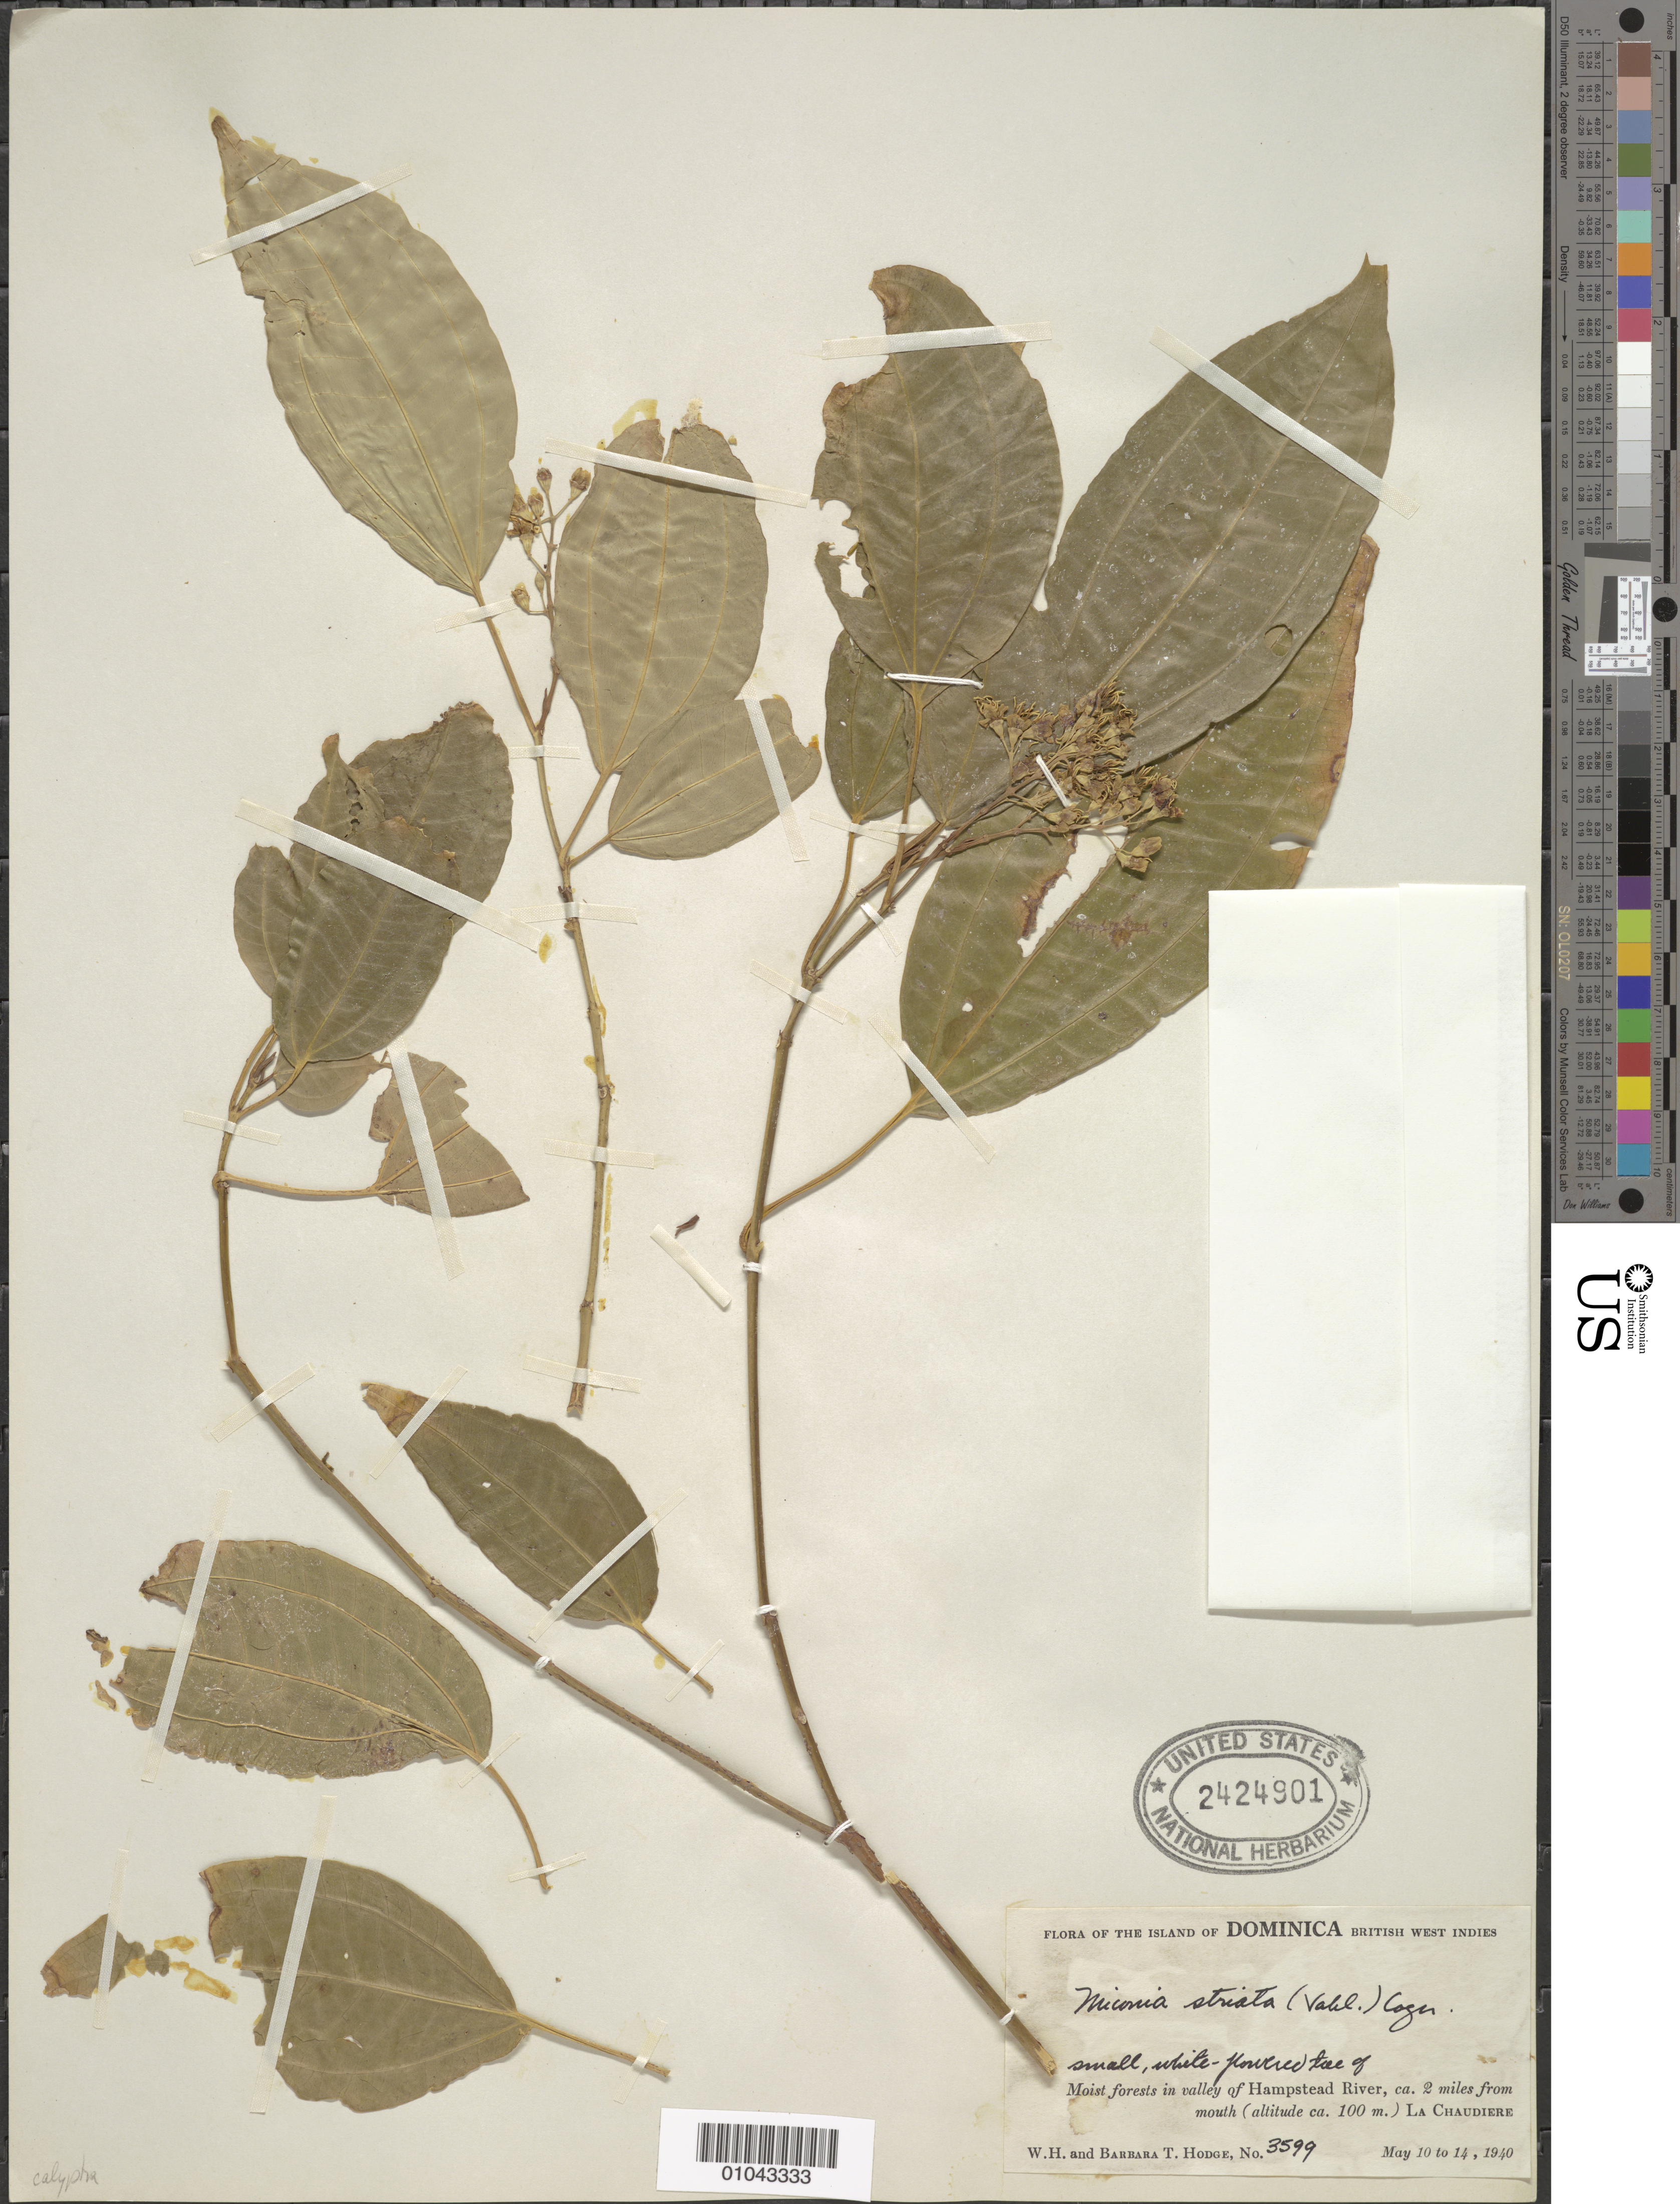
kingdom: Plantae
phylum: Tracheophyta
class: Magnoliopsida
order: Myrtales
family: Melastomataceae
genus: Miconia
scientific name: Miconia striata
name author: (Vahl) Cogn.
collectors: W. Hodge & B. Hodge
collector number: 3599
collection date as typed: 10 May 1940 to 14 May 1940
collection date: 1940-05-10/1940-05-14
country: Dominica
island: Dominica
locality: La Chaudiere, valley of Hampstead River, ca. 2 miles from mouth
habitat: Moist forests in valley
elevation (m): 100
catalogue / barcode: US 2424901